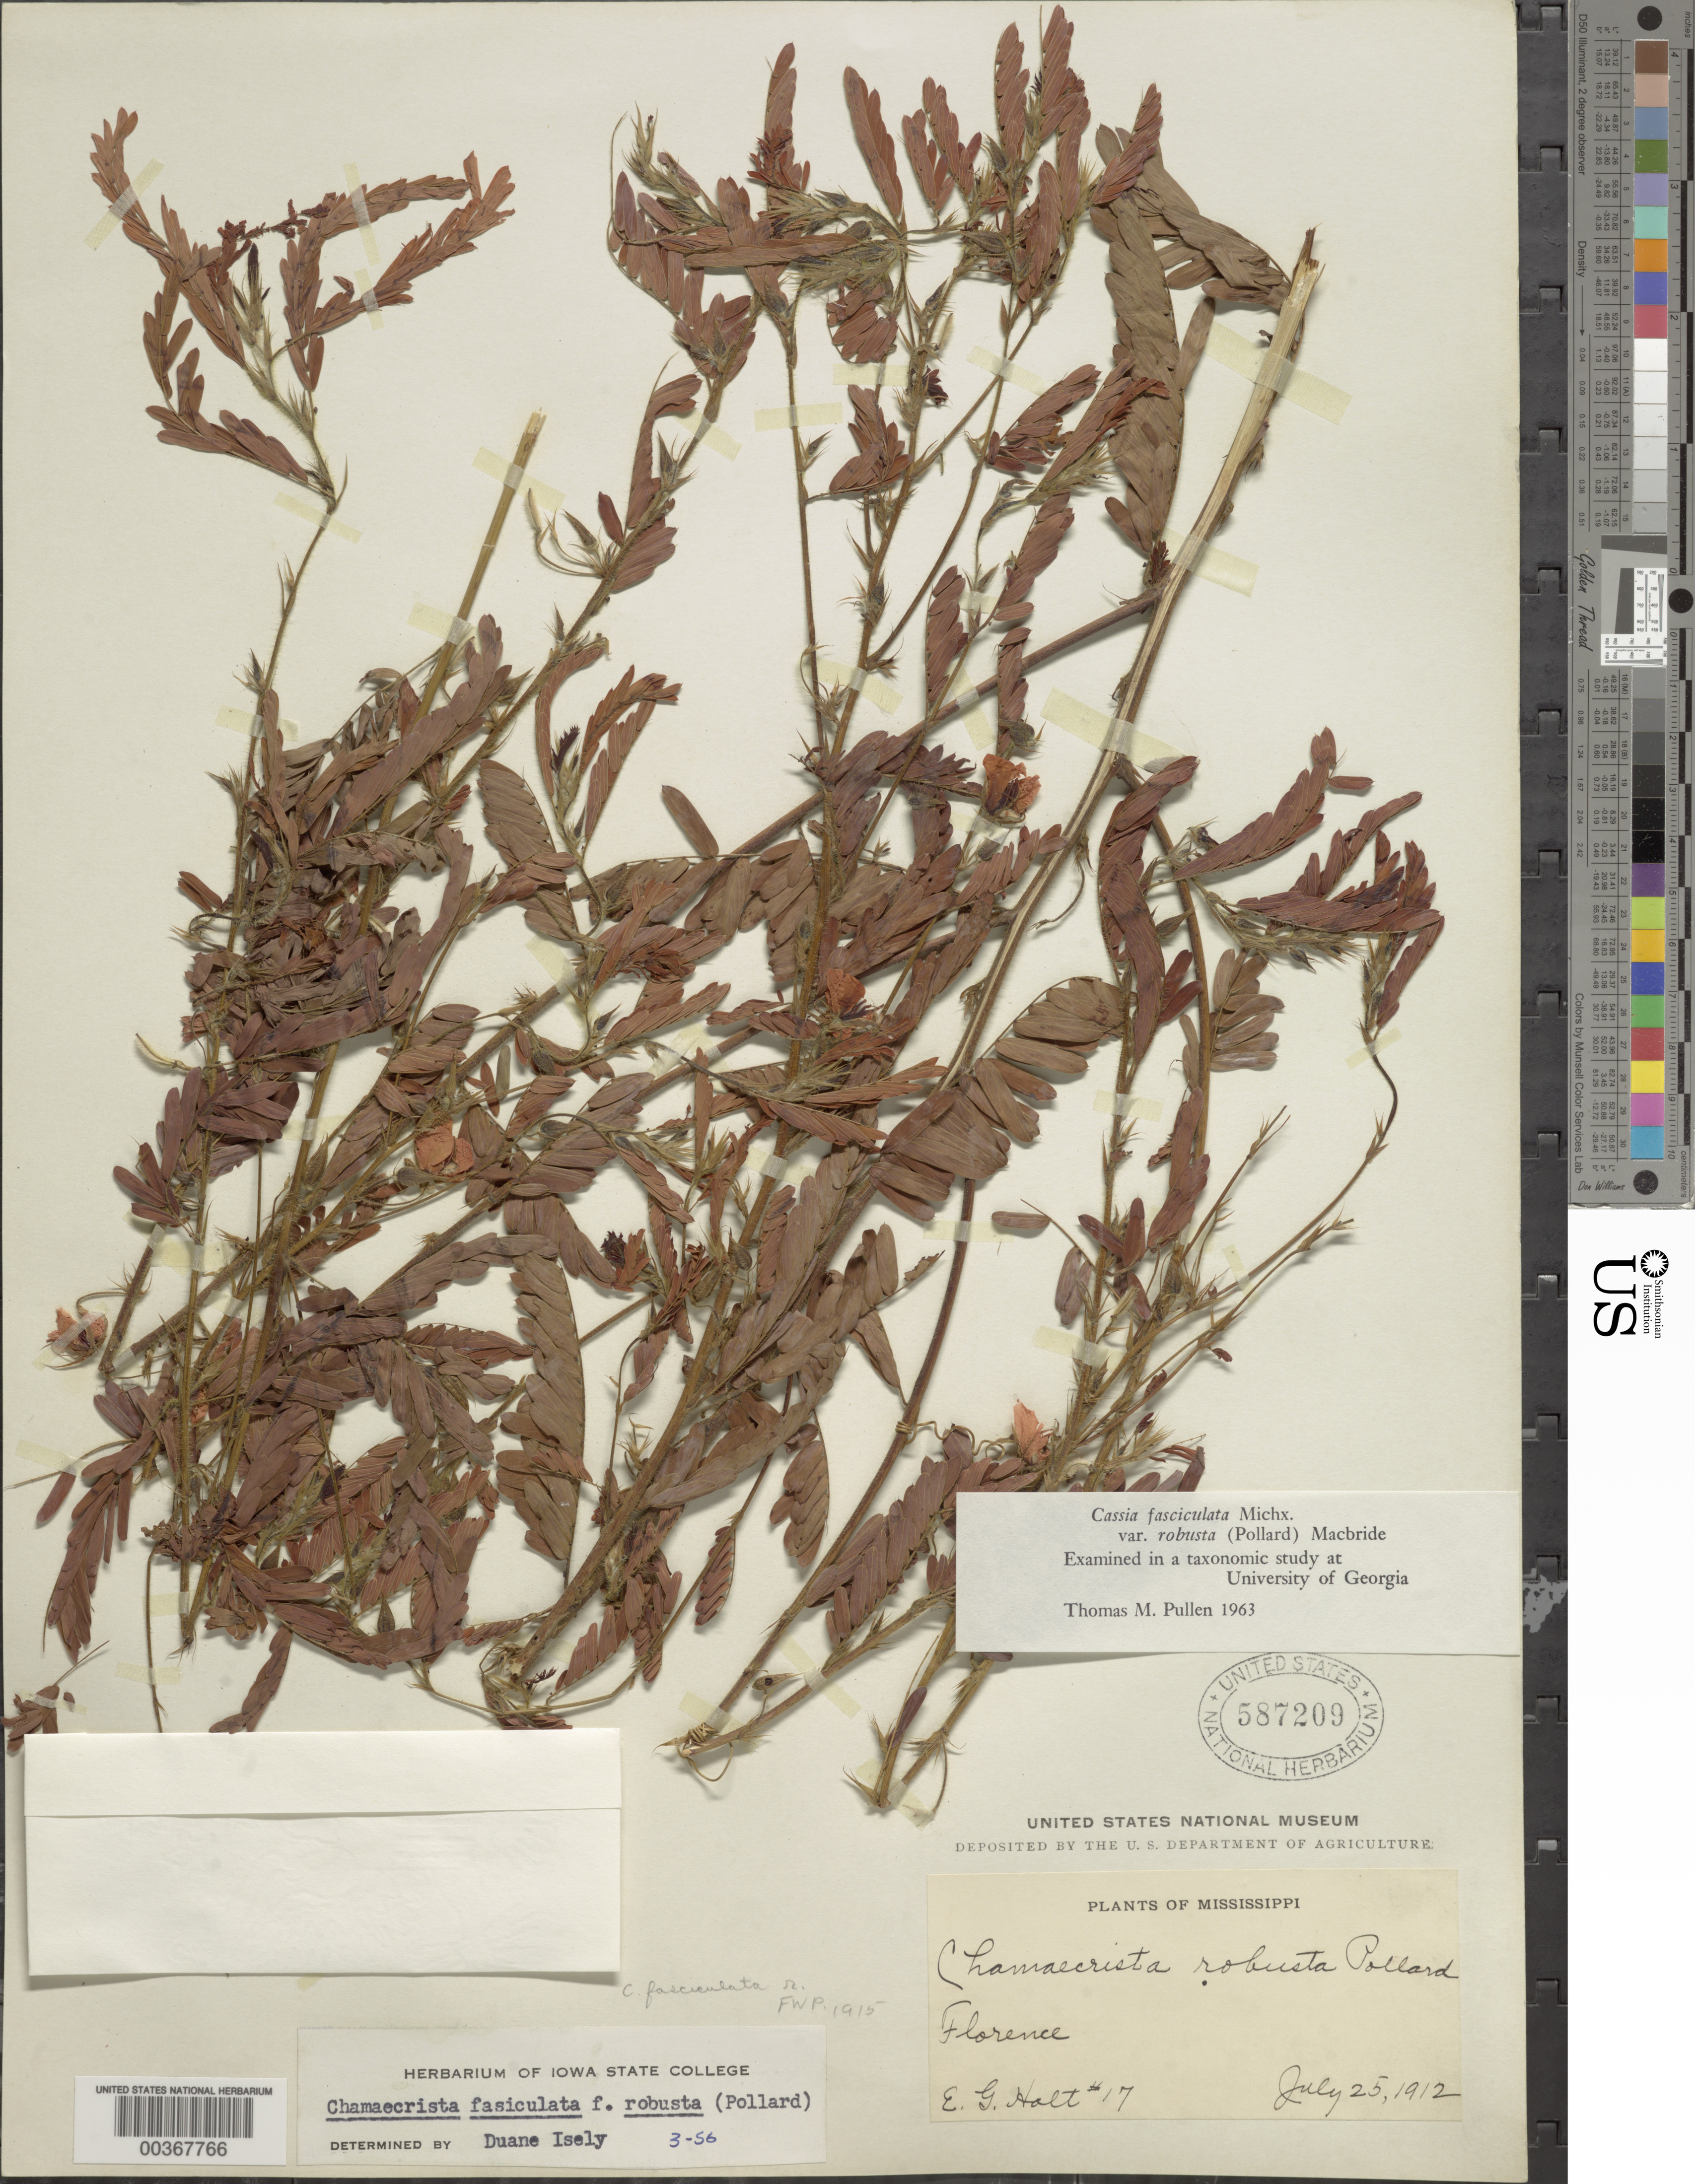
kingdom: Plantae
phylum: Tracheophyta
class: Magnoliopsida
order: Fabales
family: Fabaceae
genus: Chamaecrista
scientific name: Chamaecrista fasciculata var. robusta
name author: (Pollard) Moldenke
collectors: E. Holt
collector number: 17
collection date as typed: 25 Jul 1912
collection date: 1912-07-25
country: United States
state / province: Mississippi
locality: Florence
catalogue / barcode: US 587209